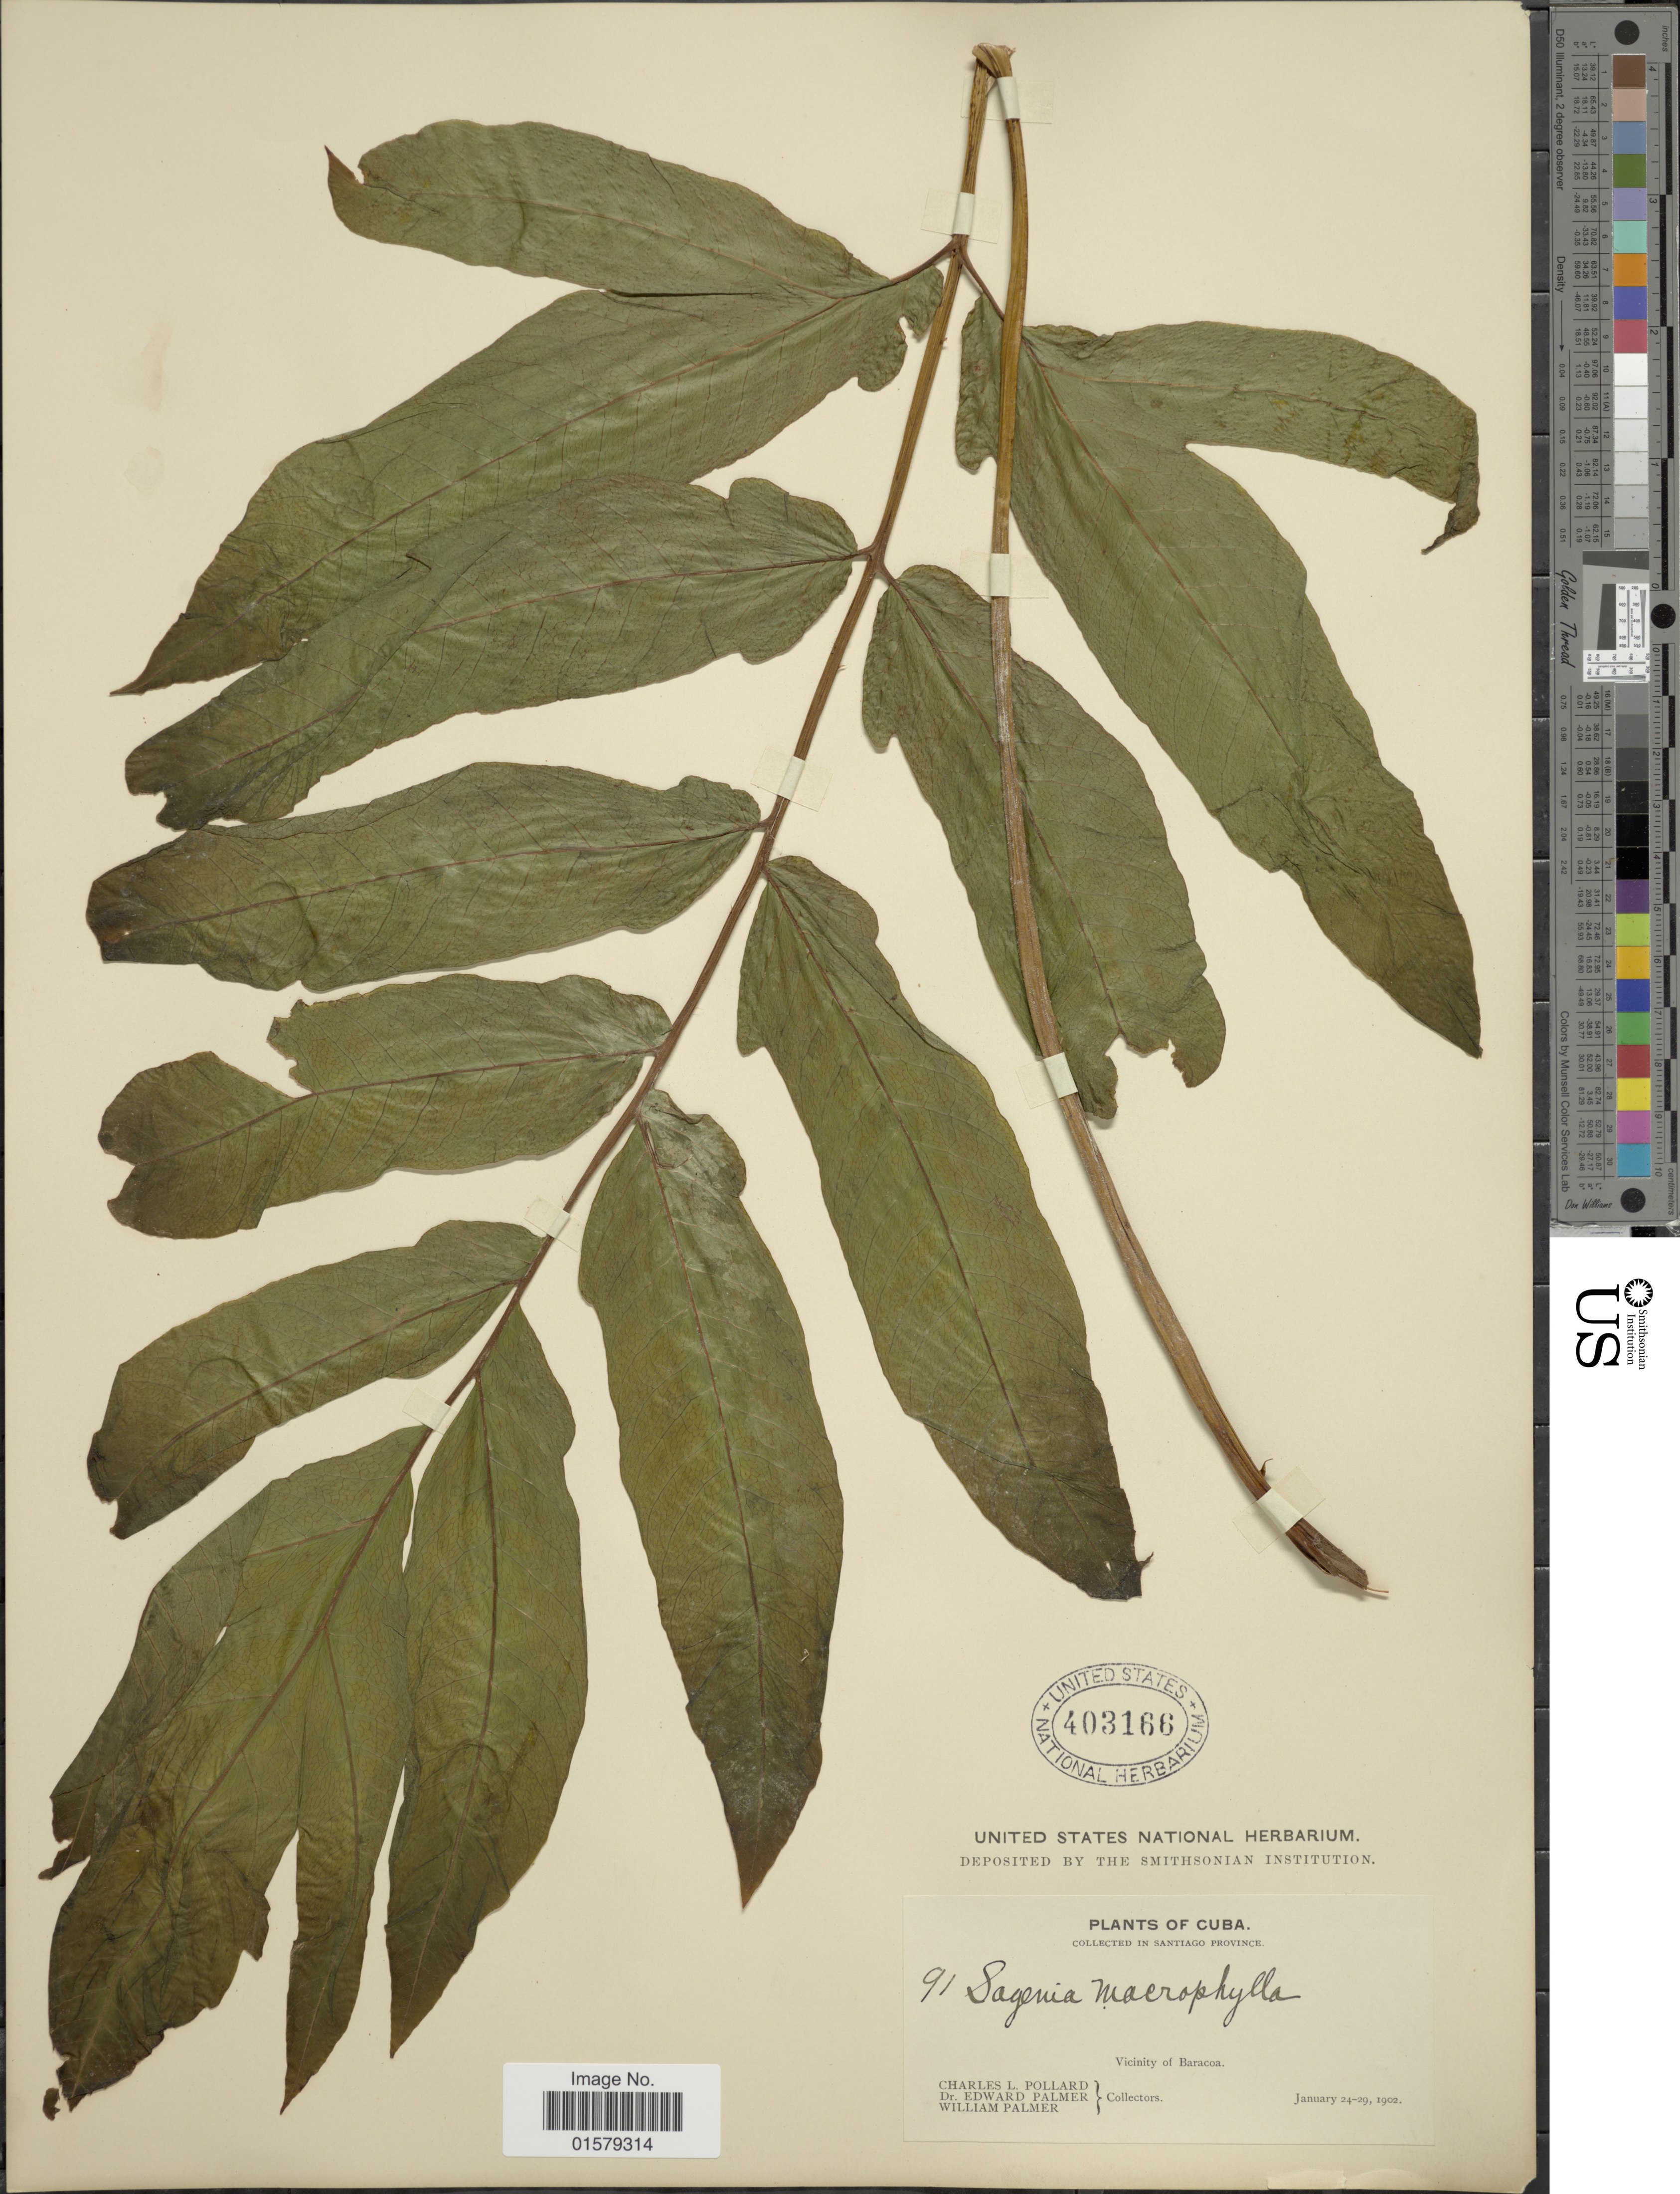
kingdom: Plantae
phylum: Tracheophyta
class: Polypodiopsida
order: Polypodiales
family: Tectariaceae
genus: Tectaria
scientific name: Tectaria incisa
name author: Cav.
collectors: C. L. Pollard, E. Palmer & W. Palmer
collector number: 91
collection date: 1902-01-24/1902-01-29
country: Cuba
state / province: Santiago de Cuba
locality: Vicinity of Baracoa.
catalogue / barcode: US 403166